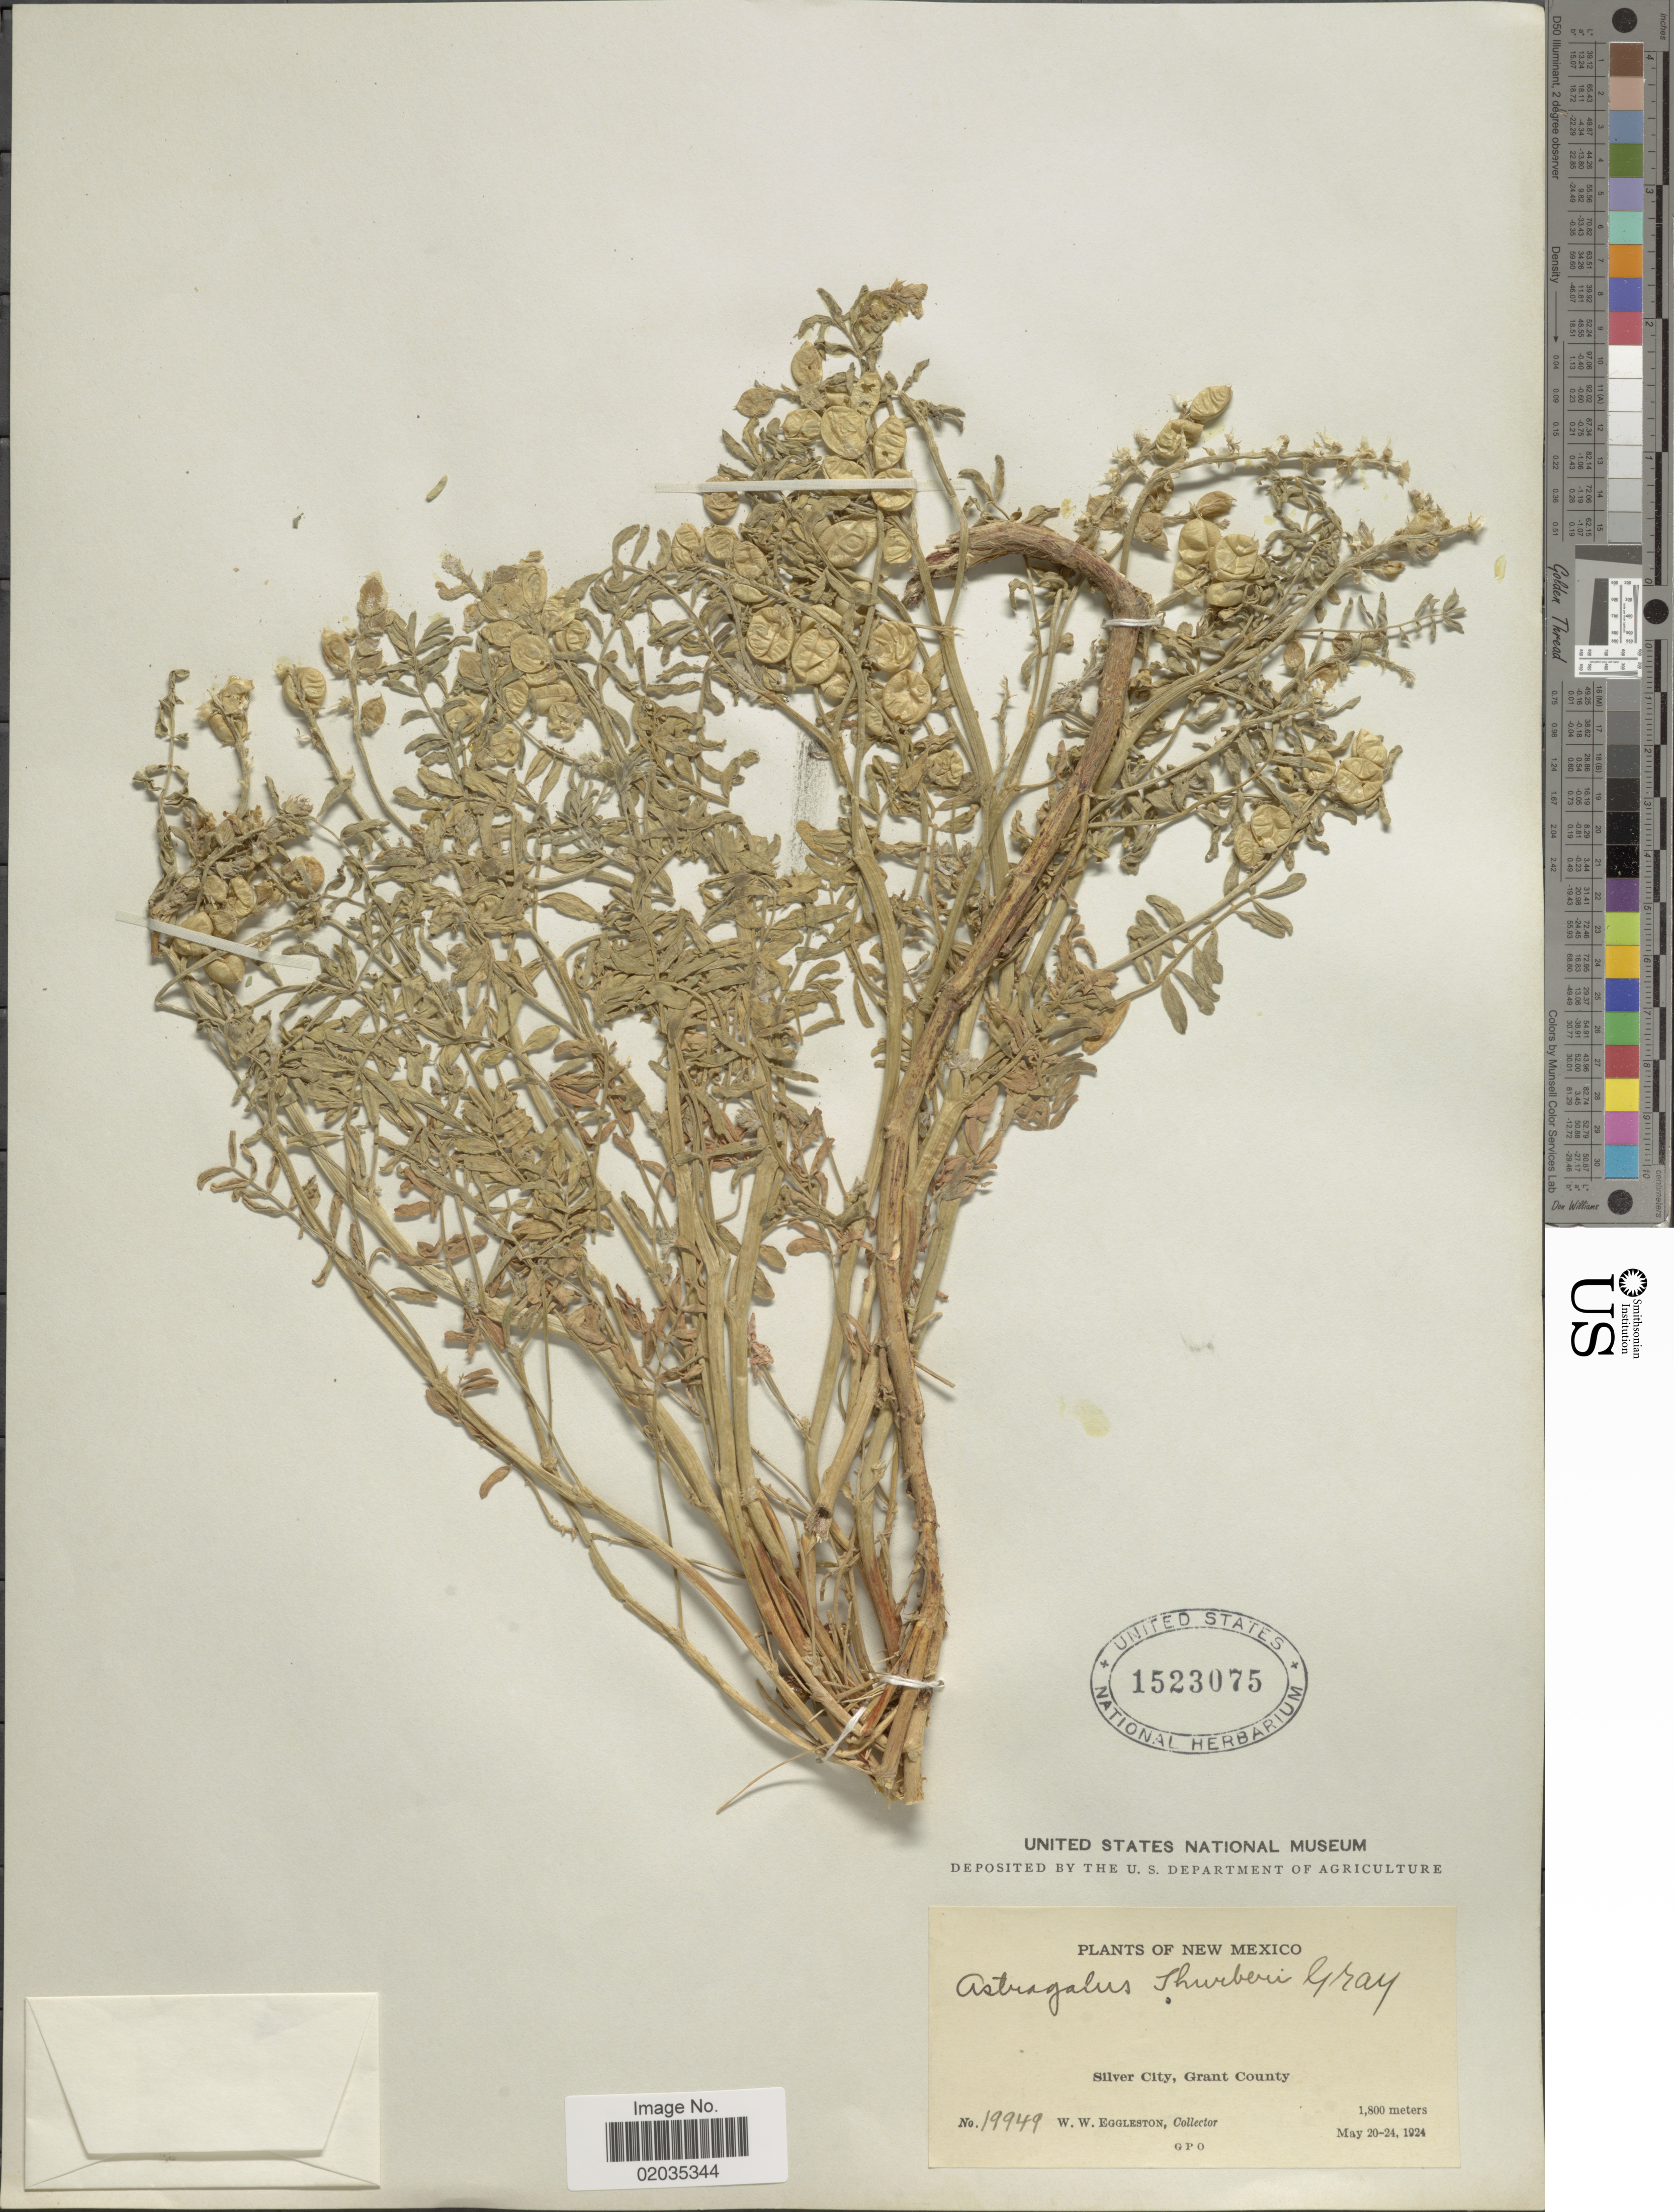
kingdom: Plantae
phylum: Tracheophyta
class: Magnoliopsida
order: Fabales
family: Fabaceae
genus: Astragalus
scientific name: Astragalus thurberi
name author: A. Gray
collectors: W. W. Eggleston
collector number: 19949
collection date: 1924-05-20/1924-05-24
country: United States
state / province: New Mexico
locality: Silver City, Grant County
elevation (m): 1800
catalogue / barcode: US 1523075